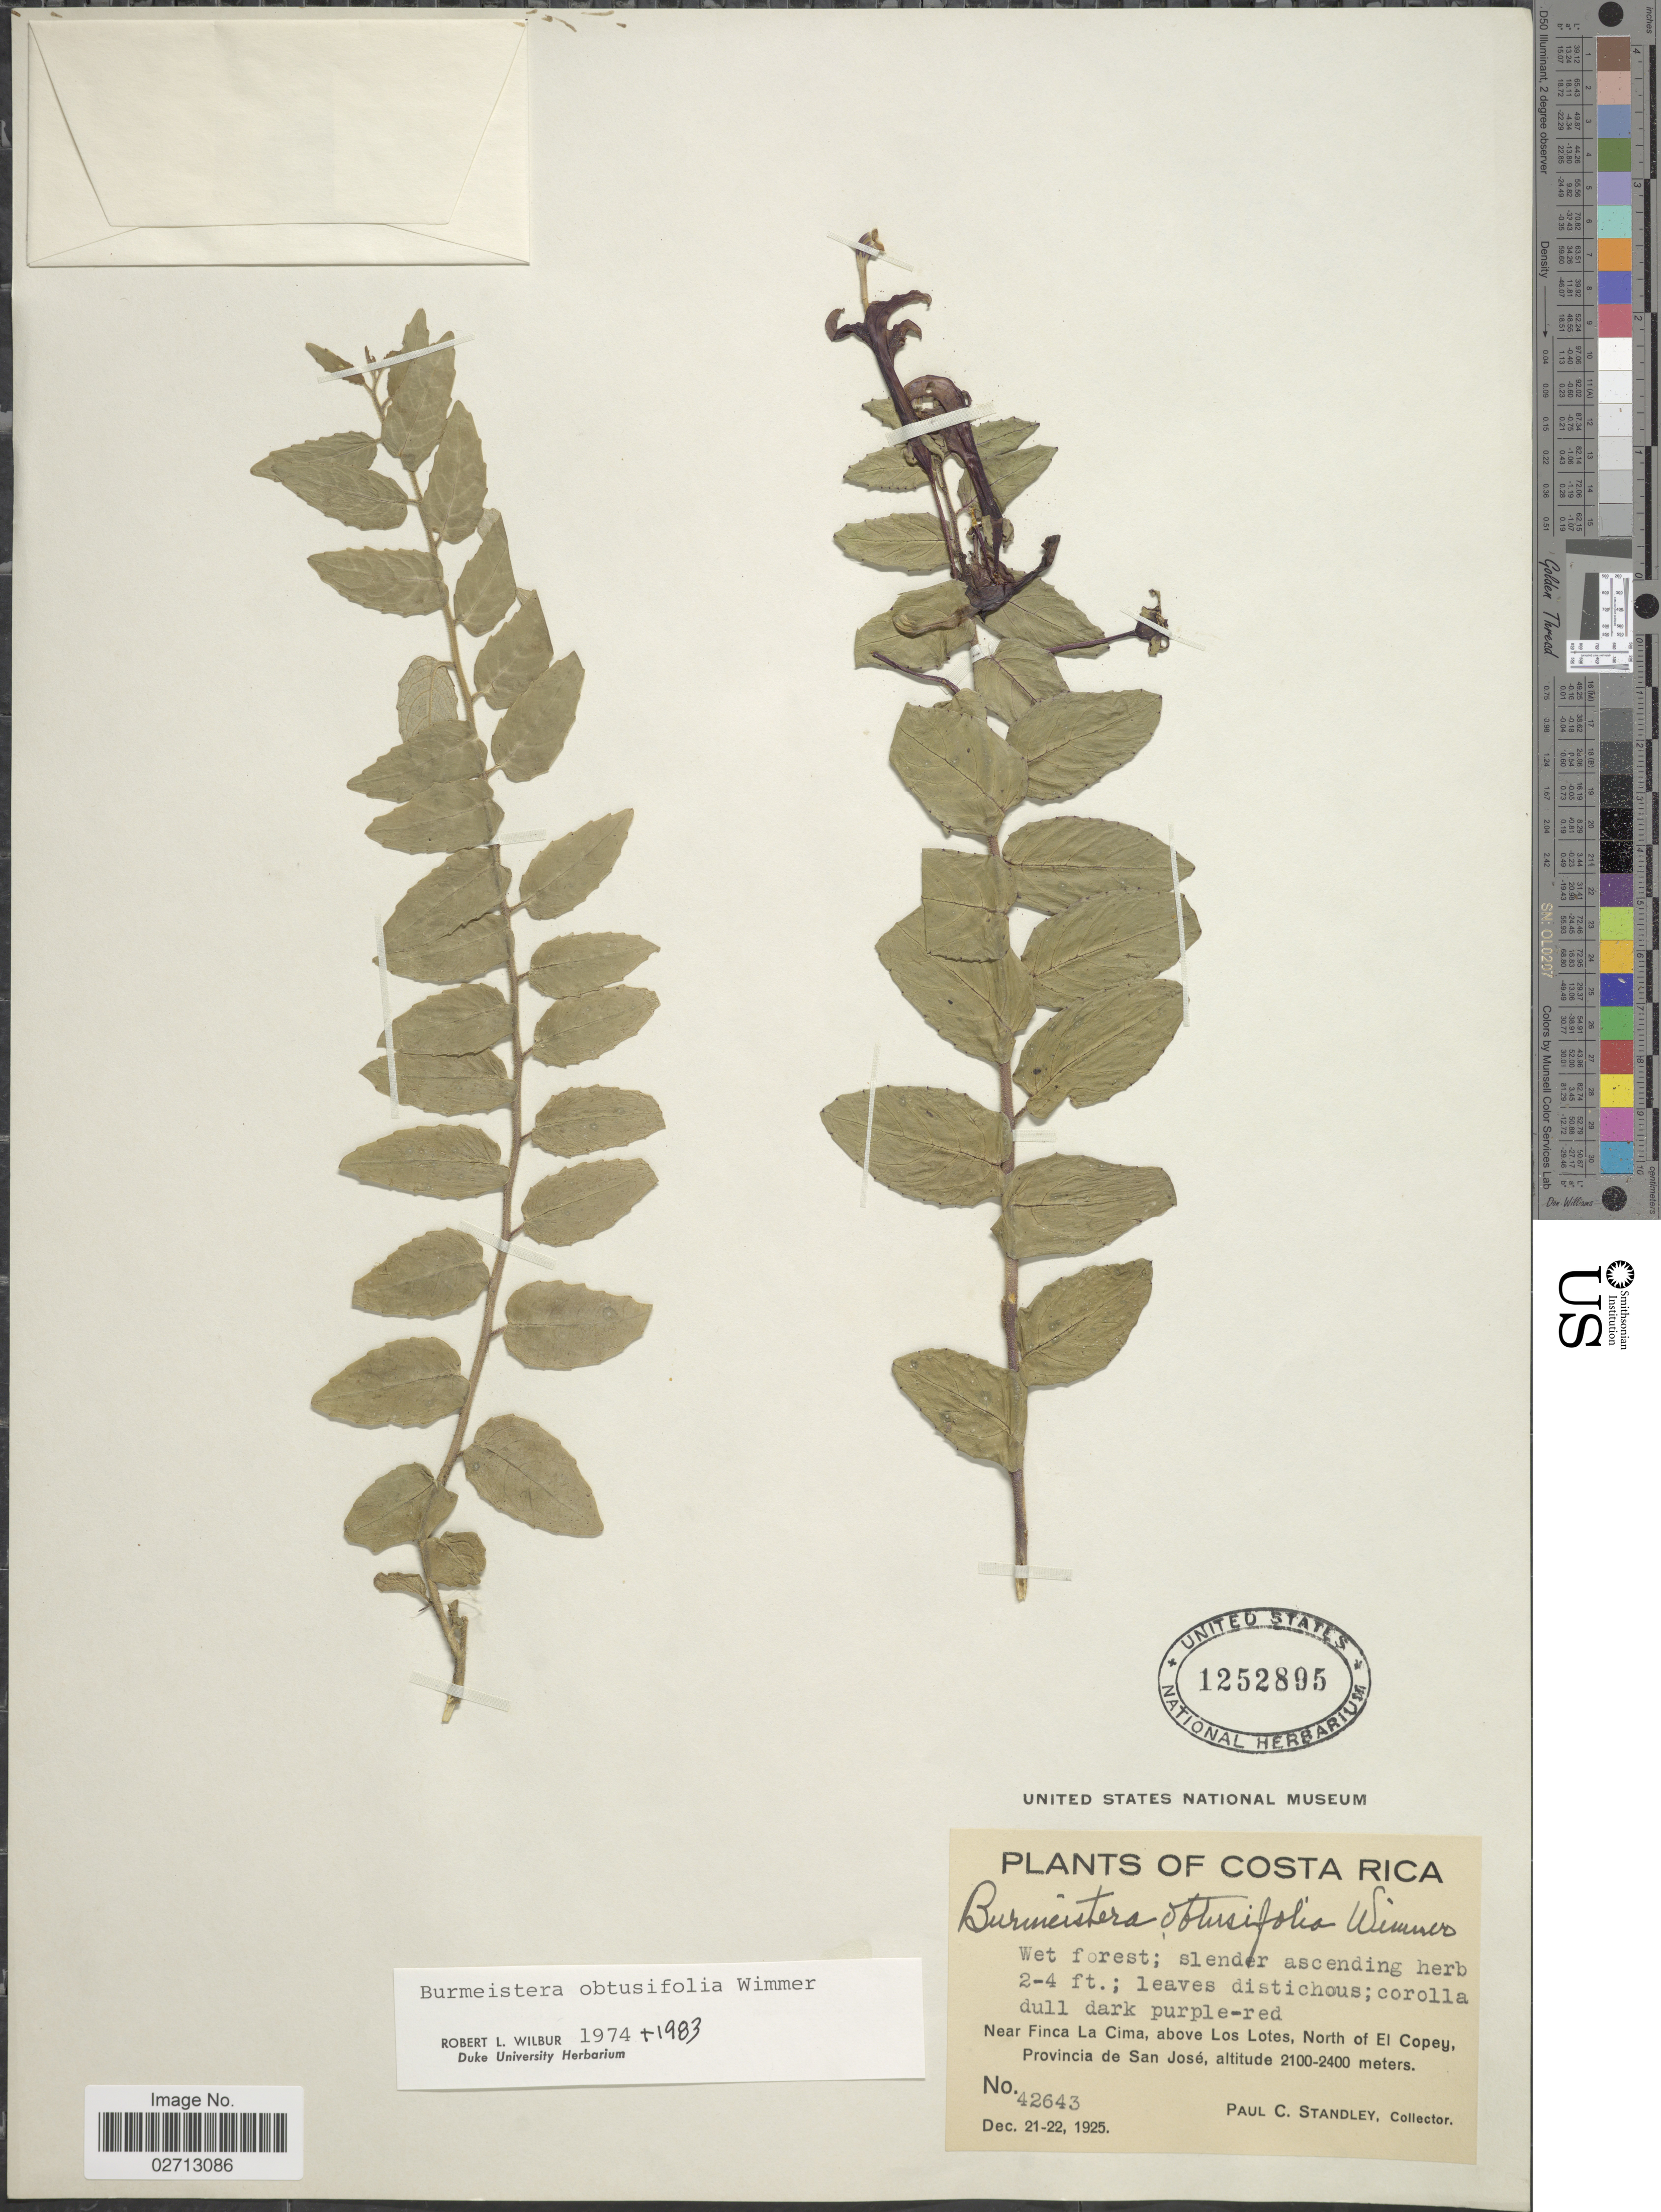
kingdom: Plantae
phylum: Tracheophyta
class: Magnoliopsida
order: Asterales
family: Campanulaceae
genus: Burmeistera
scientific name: Burmeistera obtusifolia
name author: E. Wimm.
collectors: P. C. Standley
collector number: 42643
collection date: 1925-12-21/1925-12-22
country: Costa Rica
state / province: San José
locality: Near Finca La Cima, above Los Lotes, North of El Copey.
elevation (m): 2100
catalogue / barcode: US 1252895